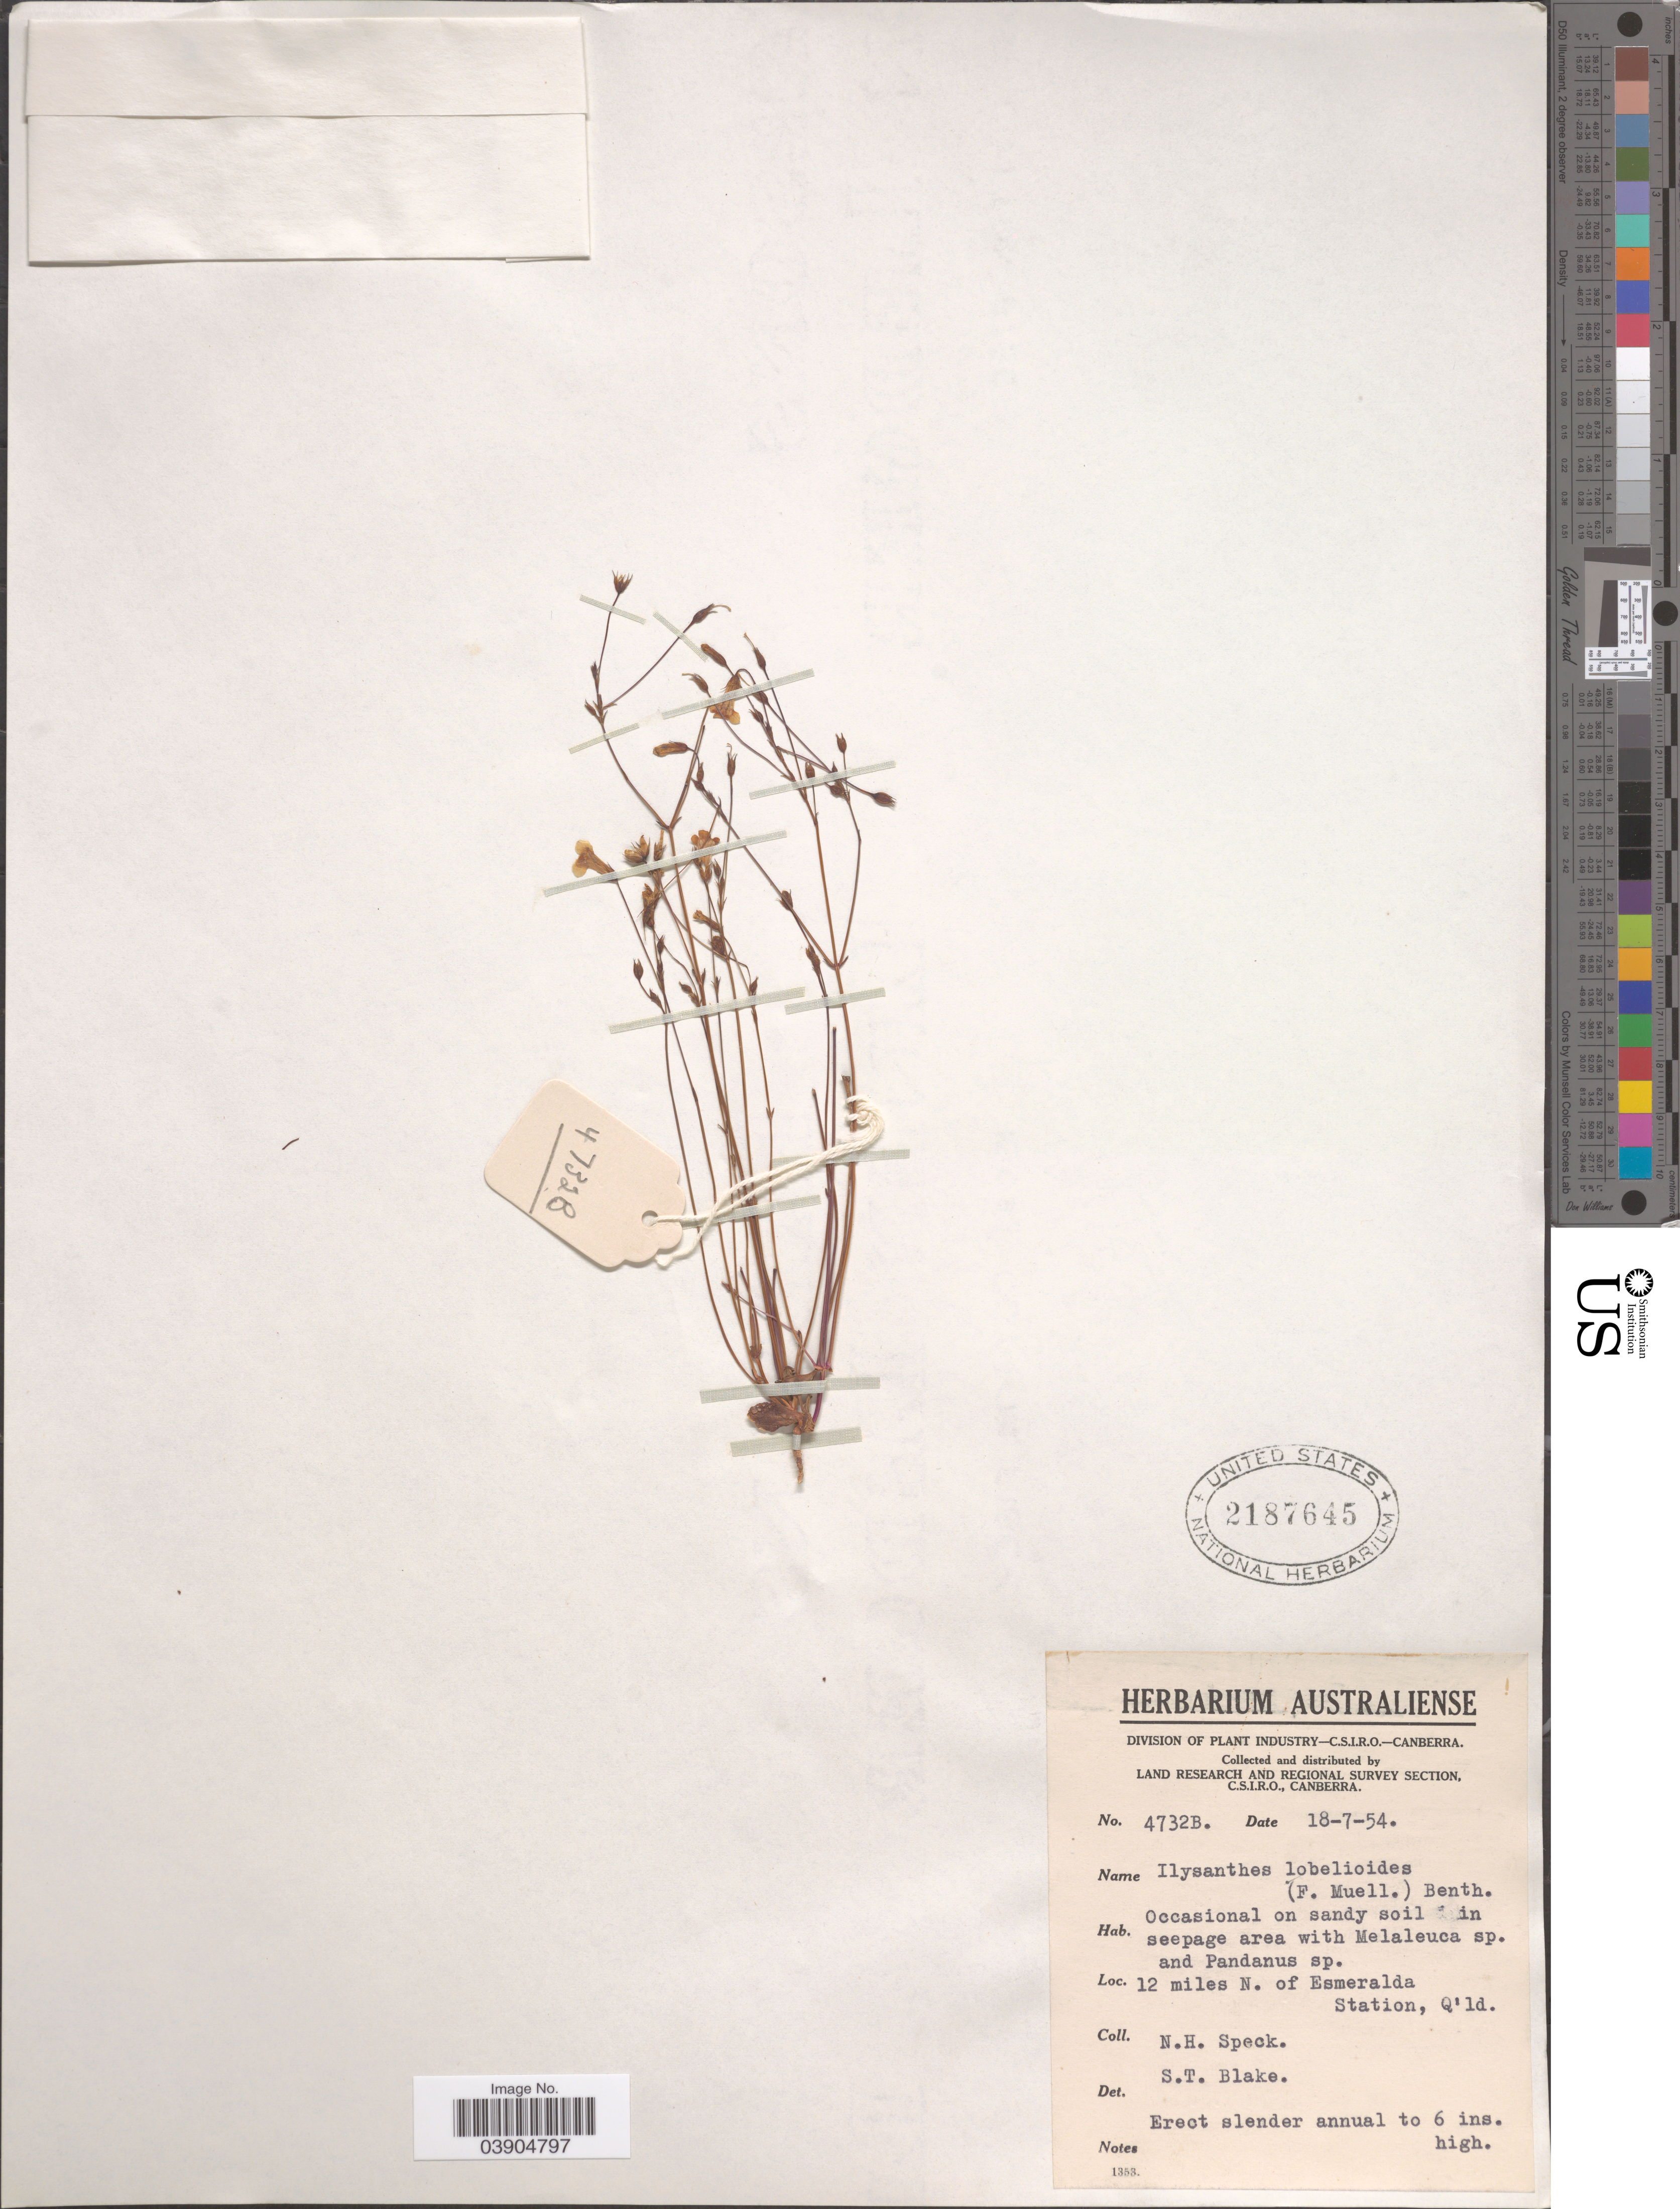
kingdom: Plantae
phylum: Tracheophyta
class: Magnoliopsida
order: Lamiales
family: Linderniaceae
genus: Lindernia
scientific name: Lindernia lobelioides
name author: F. Muell.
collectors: N. Speck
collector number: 4732B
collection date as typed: Transcribed d/m/y: 18/7/54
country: Australia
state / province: Queensland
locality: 12 miles N. of Esmeralda Station.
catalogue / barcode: US 2187645